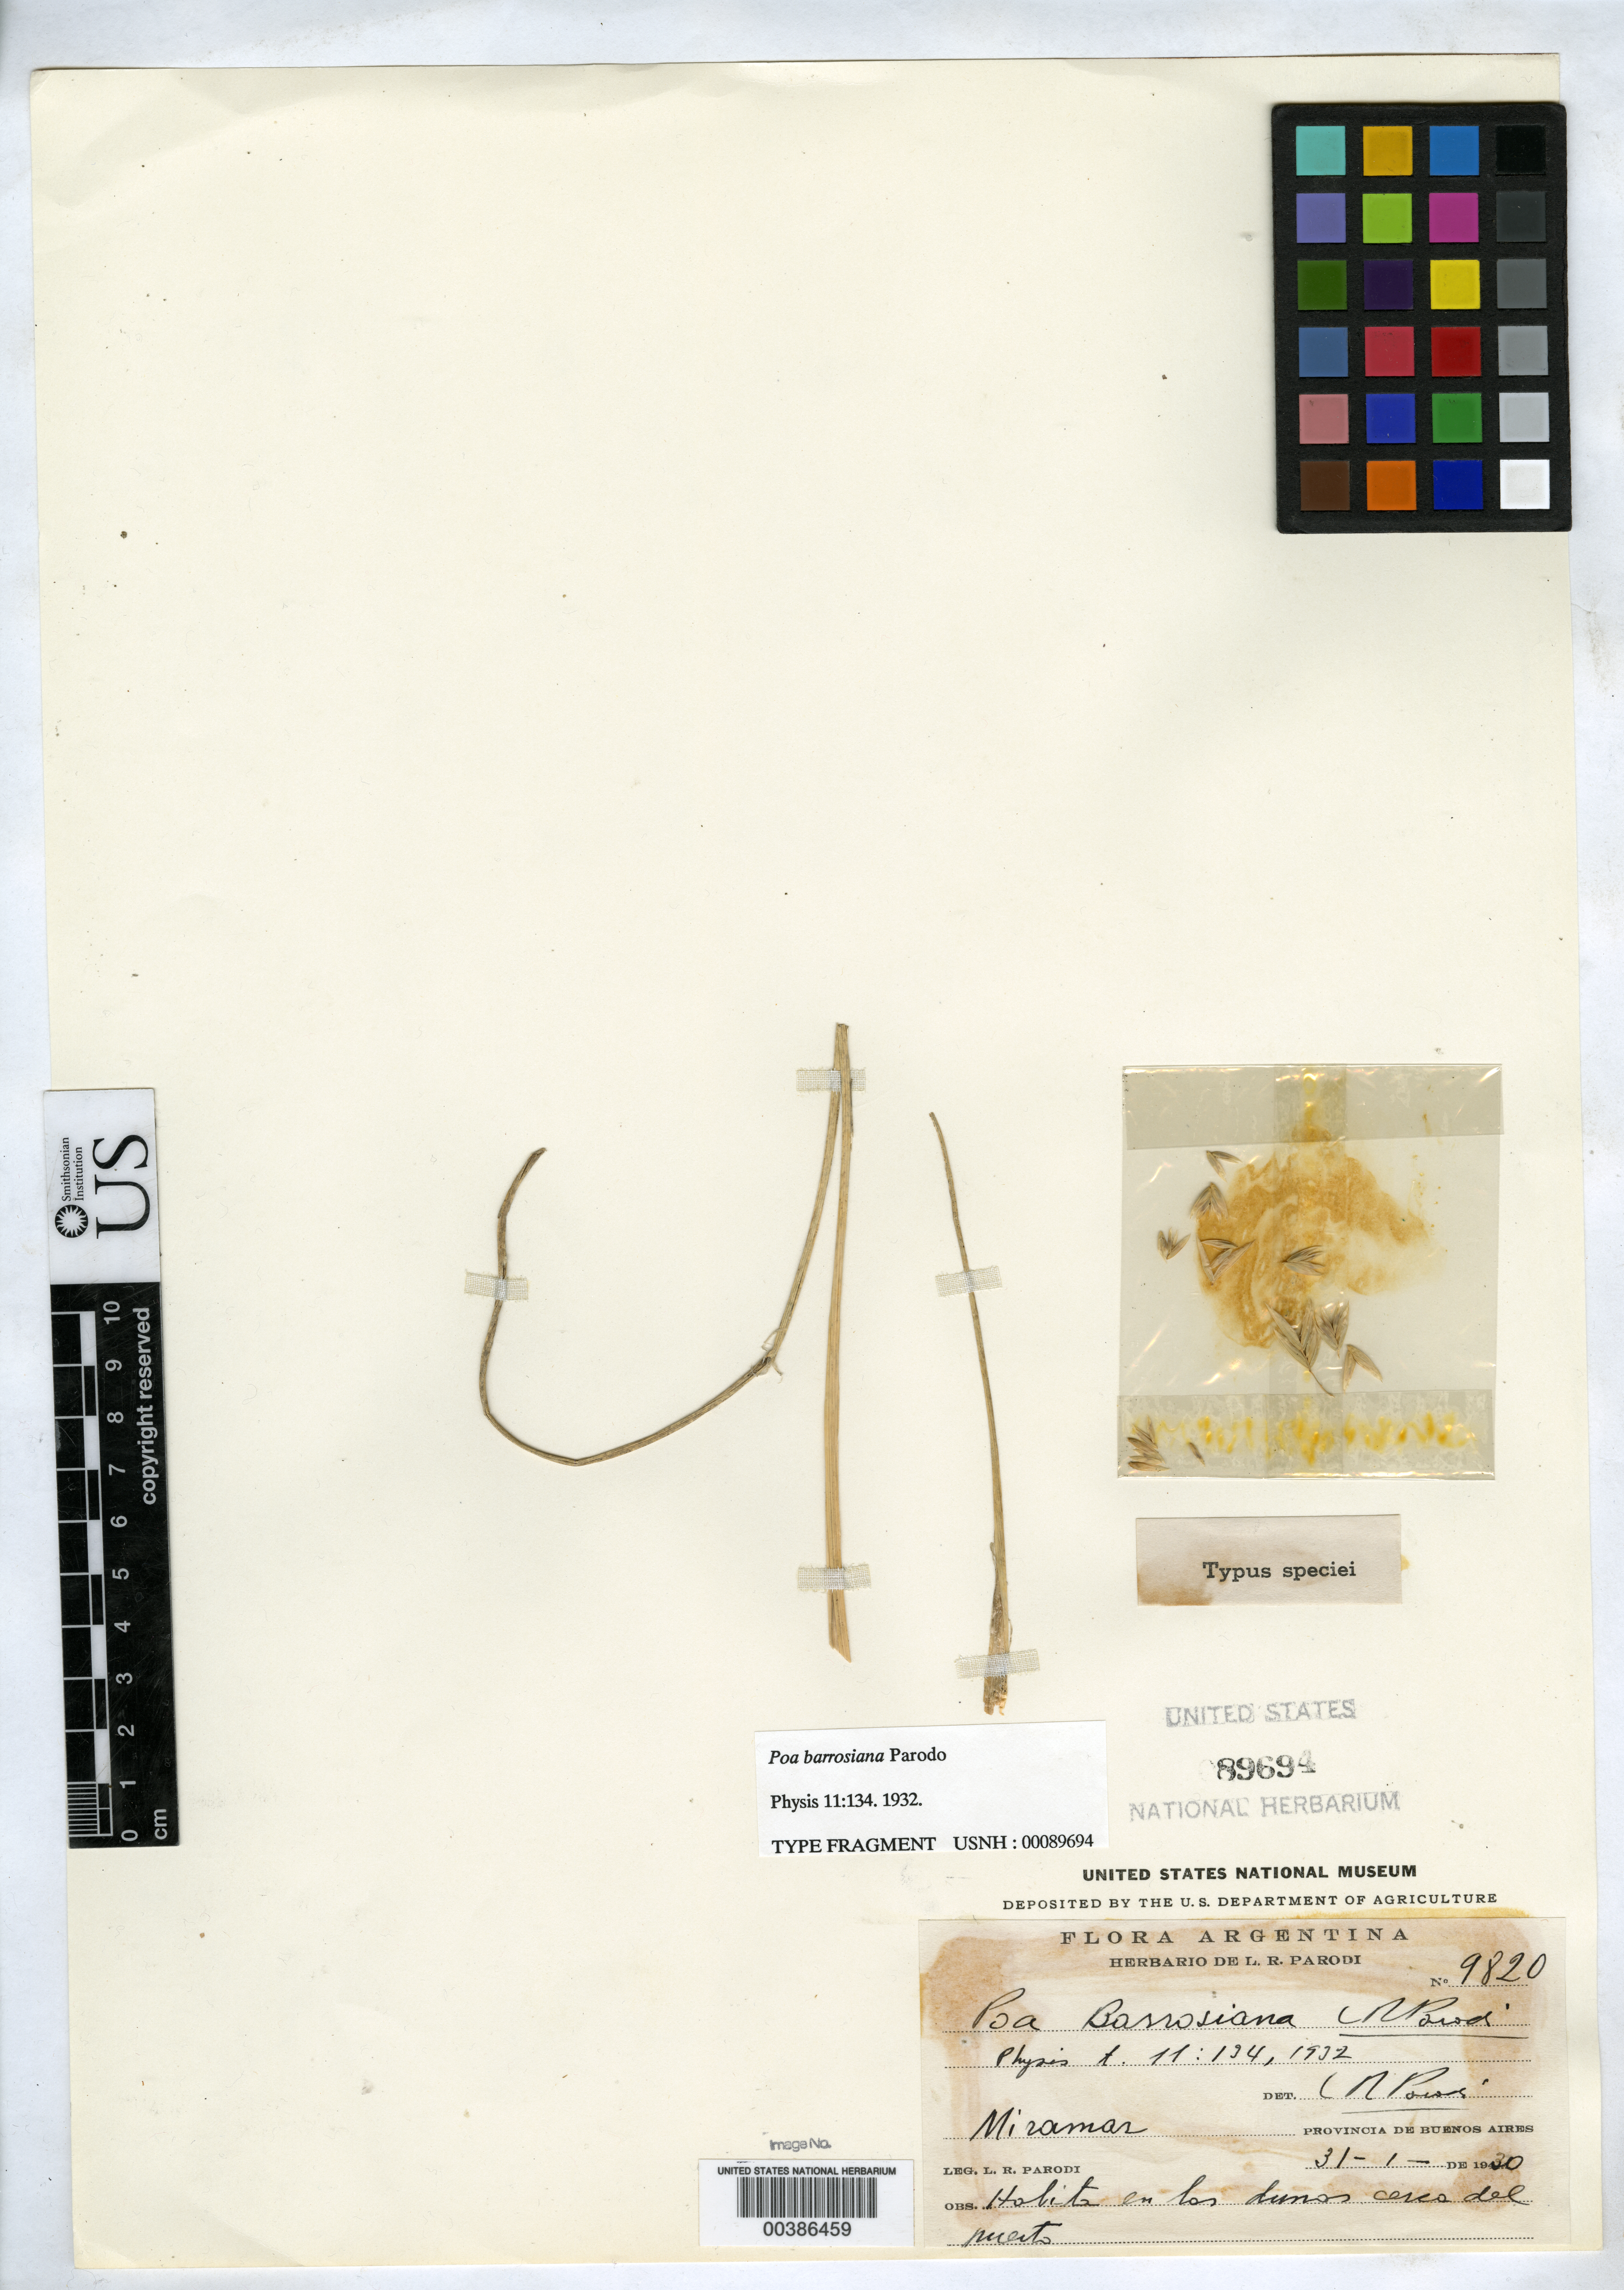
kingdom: Plantae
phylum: Tracheophyta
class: Liliopsida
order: Poales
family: Poaceae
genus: Poa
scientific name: Poa barrosiana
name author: Parodi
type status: Type Fragment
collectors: L. R. Parodi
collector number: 9820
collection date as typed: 31 Jan 1930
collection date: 1930-01-31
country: Argentina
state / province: Buenos Aires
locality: Miramar.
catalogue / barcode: US 89694